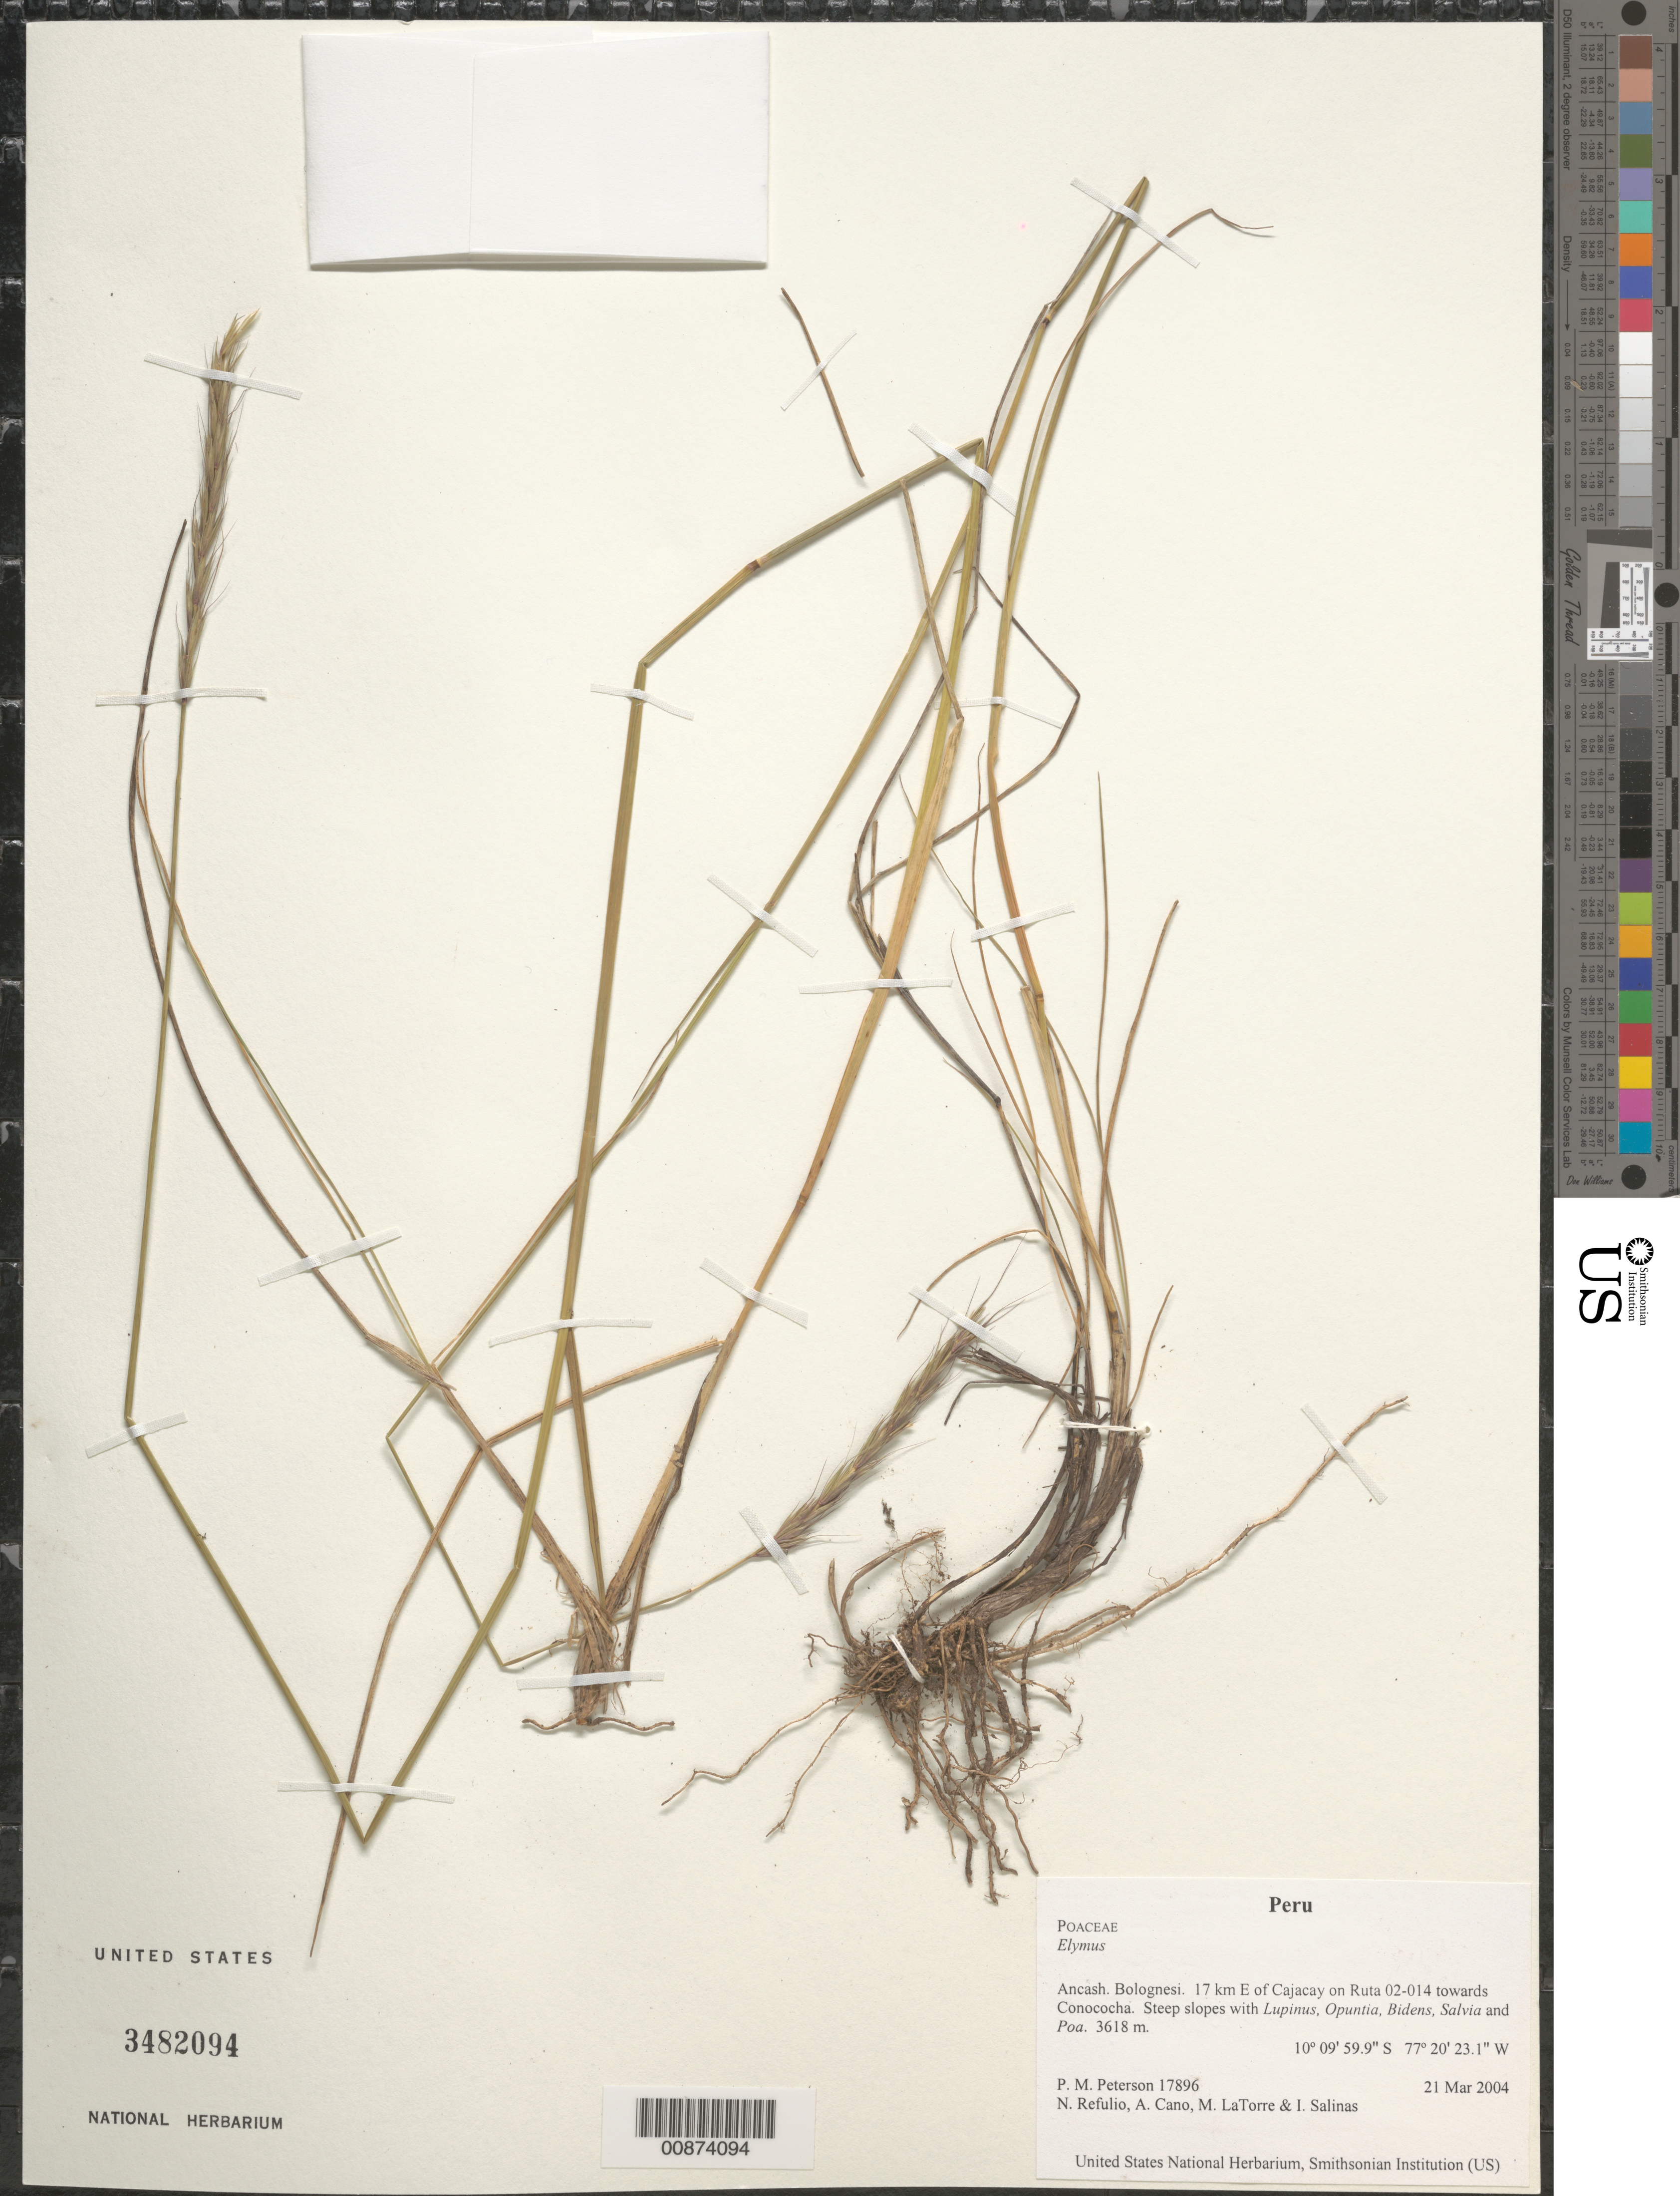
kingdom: Plantae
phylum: Tracheophyta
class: Liliopsida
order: Poales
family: Poaceae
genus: Elymus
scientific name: Elymus sp.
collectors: P. M. Peterson, N. Refulio-Rodríguez, A. Cano, M. Torre & I. Salinas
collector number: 17896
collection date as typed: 21 Mar 2004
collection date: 2004-03-21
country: Peru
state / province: Ancash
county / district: Bolognesi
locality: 17 km E of Cajacay on Ruta 02-014 towards Conococha. Steep slopes with Lupinus, Opuntia, Bidens, Salvia and Poa.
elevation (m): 3618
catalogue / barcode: US 3482094